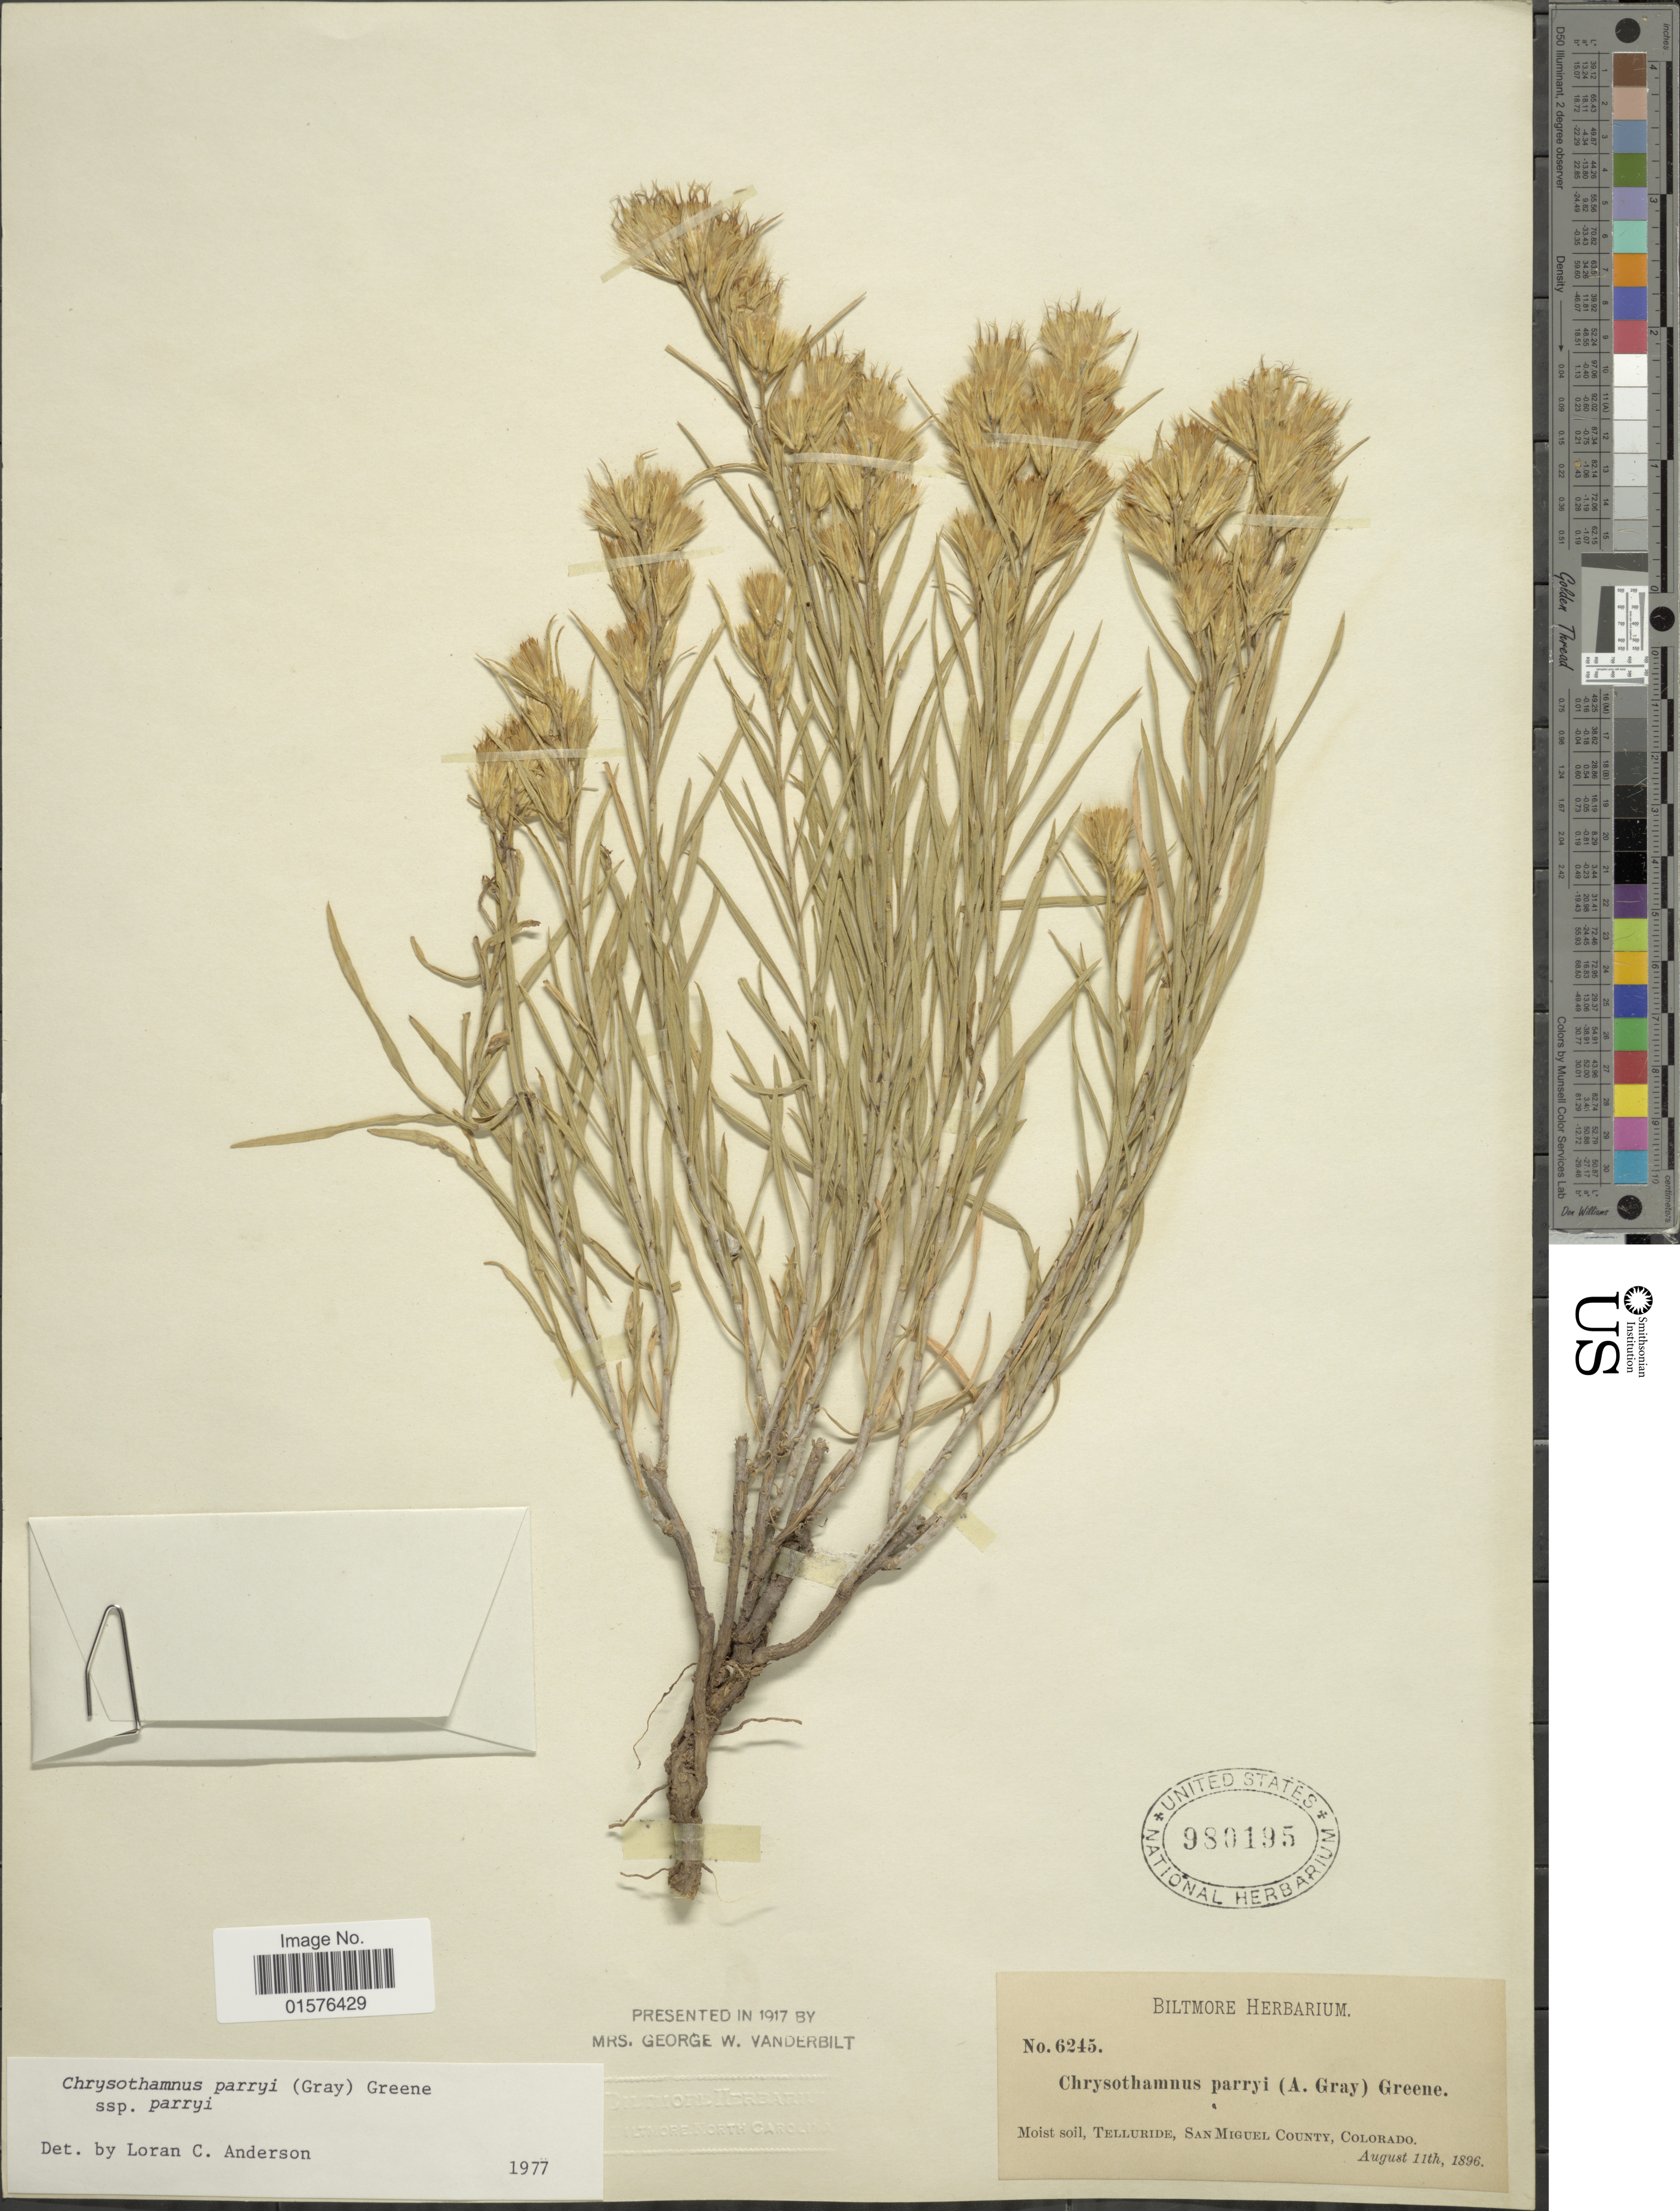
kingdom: Plantae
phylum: Tracheophyta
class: Magnoliopsida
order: Asterales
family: Asteraceae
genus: Ericameria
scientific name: Ericameria parryi var. parryi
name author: (A. Gray) G.L. Nesom & G.I. Baird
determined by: Urbatsch, Lowell E., Curator (LSU), Louisiana State University (UNITED STATES)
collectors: ex herb. Biltmore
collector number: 6245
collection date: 1896-08-11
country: United States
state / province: Colorado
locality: Telluride, San Miguel County.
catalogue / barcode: US 980195